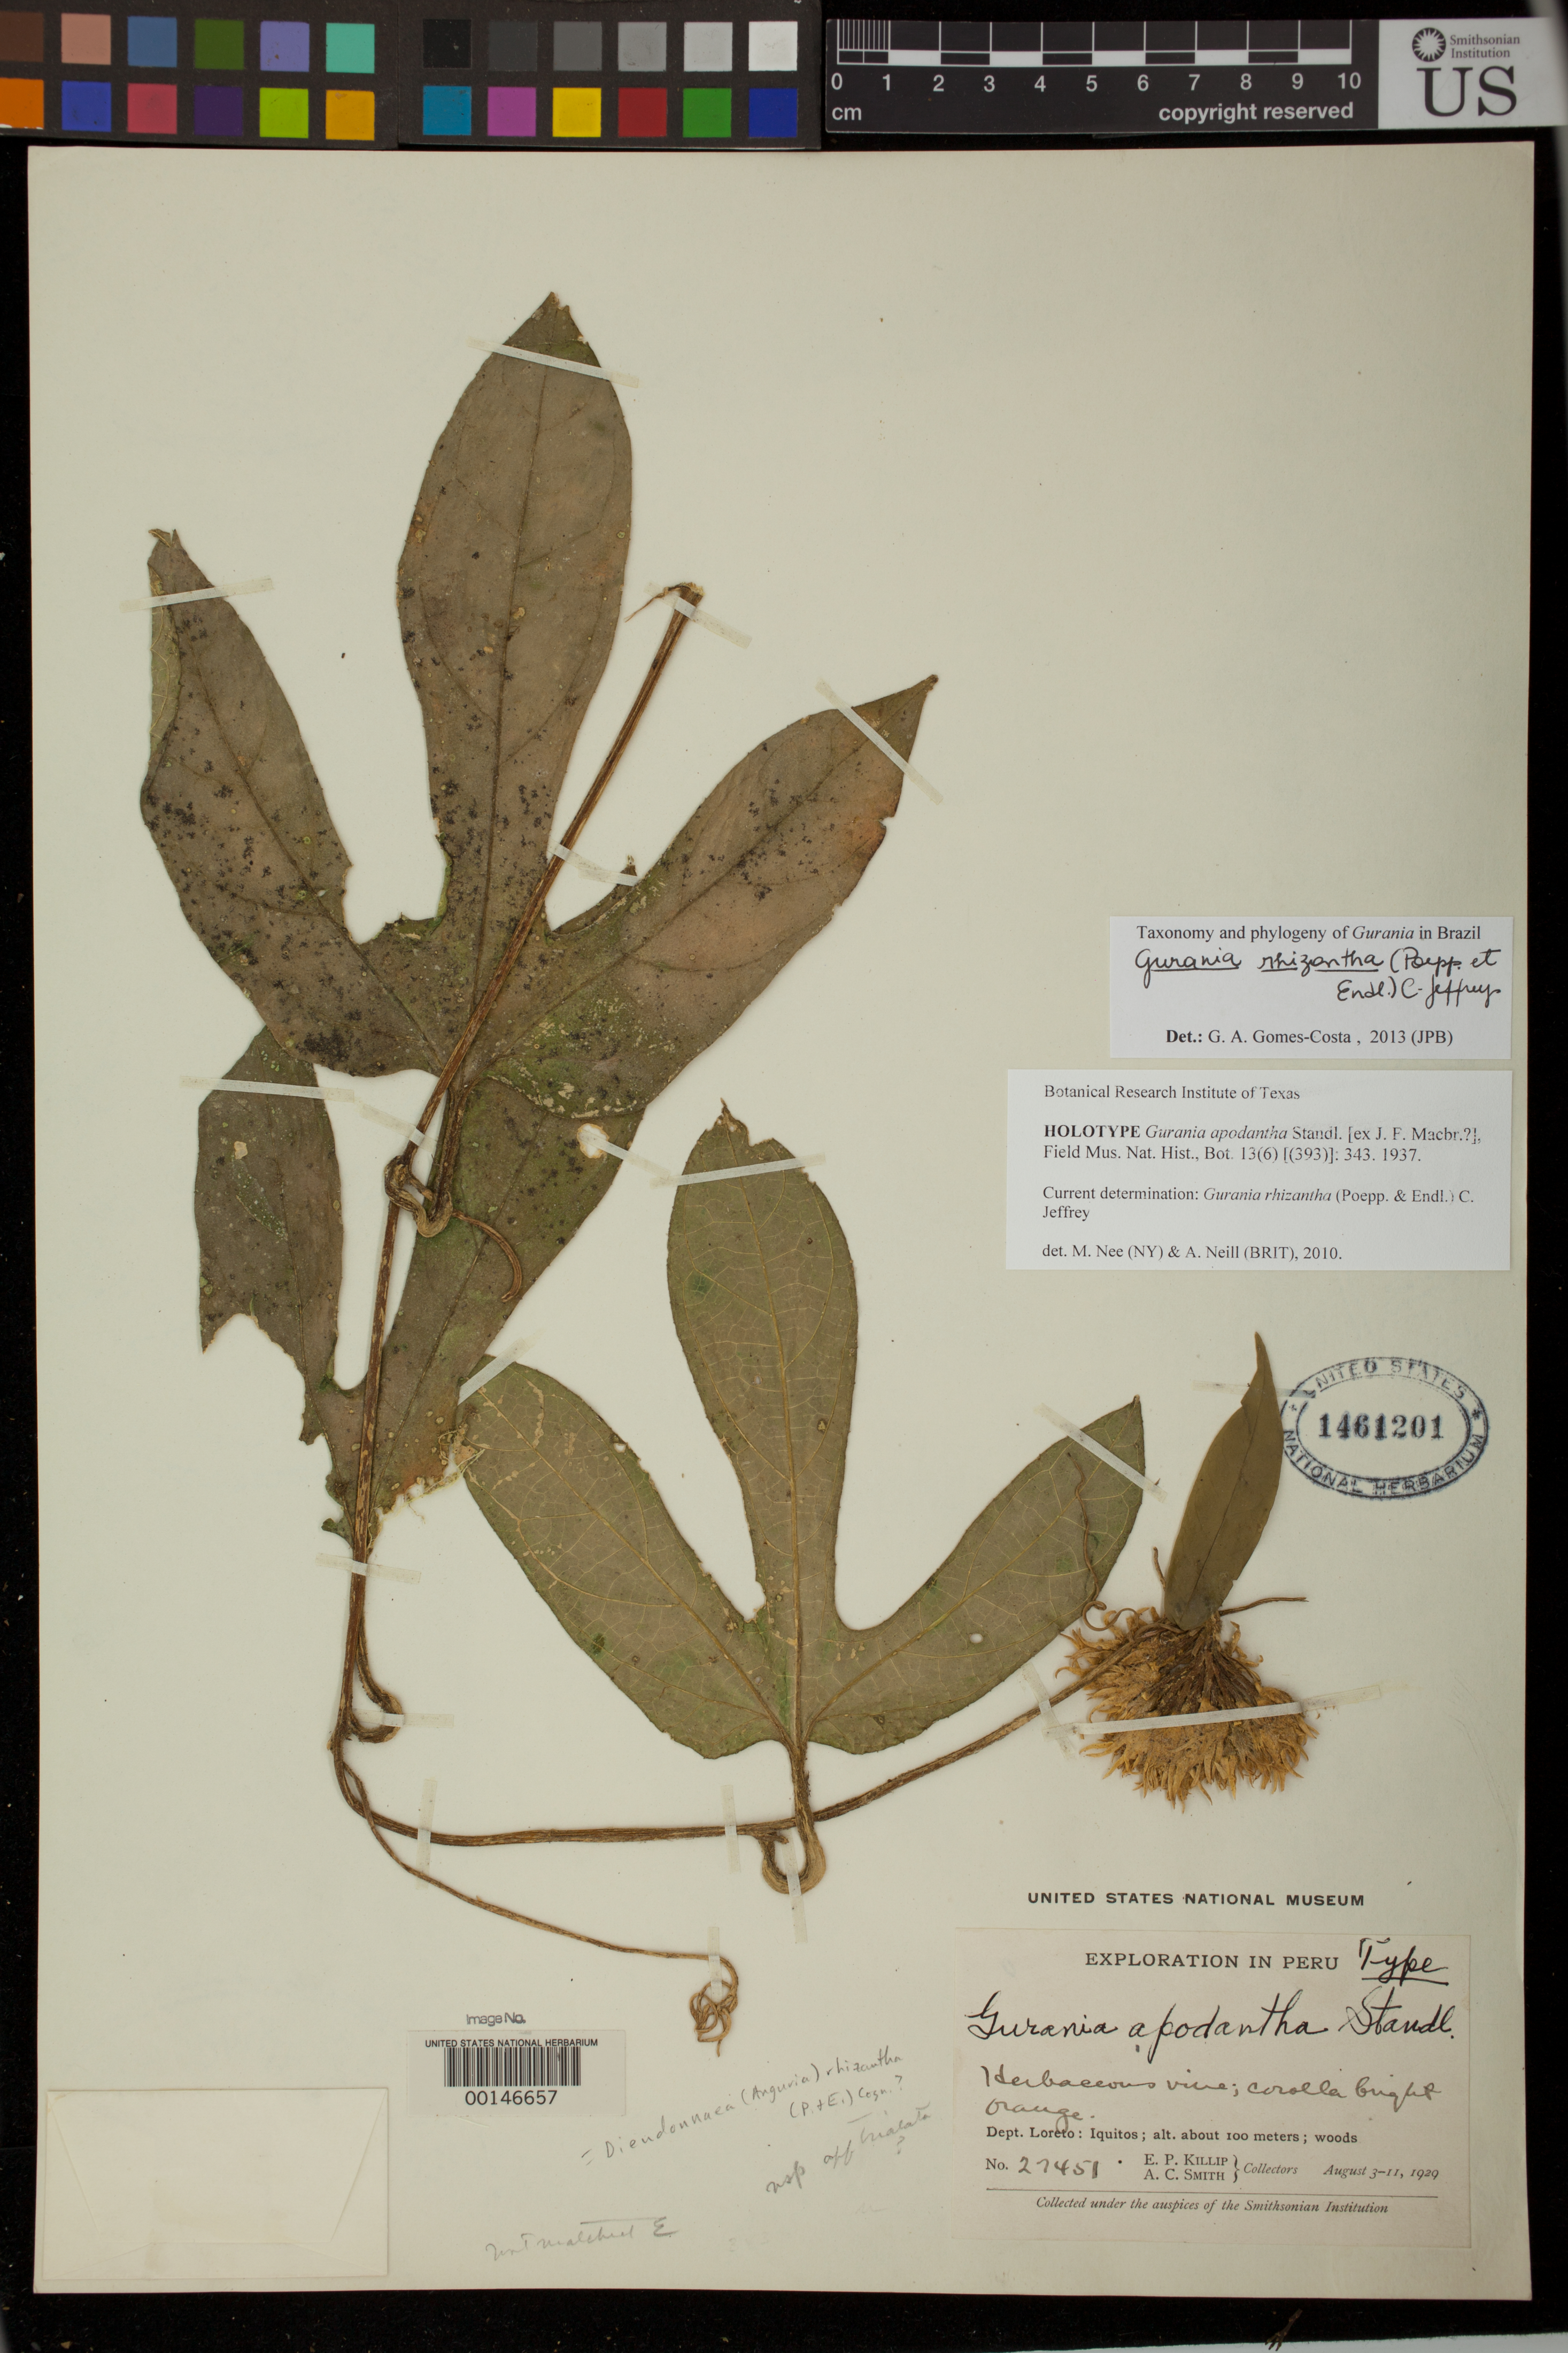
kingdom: Plantae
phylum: Tracheophyta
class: Magnoliopsida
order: Cucurbitales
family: Cucurbitaceae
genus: Gurania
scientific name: Gurania apodantha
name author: Standl.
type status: Holotype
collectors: E. P. Killip & A. C. Smith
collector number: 27451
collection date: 1929-08-03/1929-08-11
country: Peru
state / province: Loreto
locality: Dept. Loreto: Iquitos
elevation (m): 100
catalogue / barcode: US 1461201